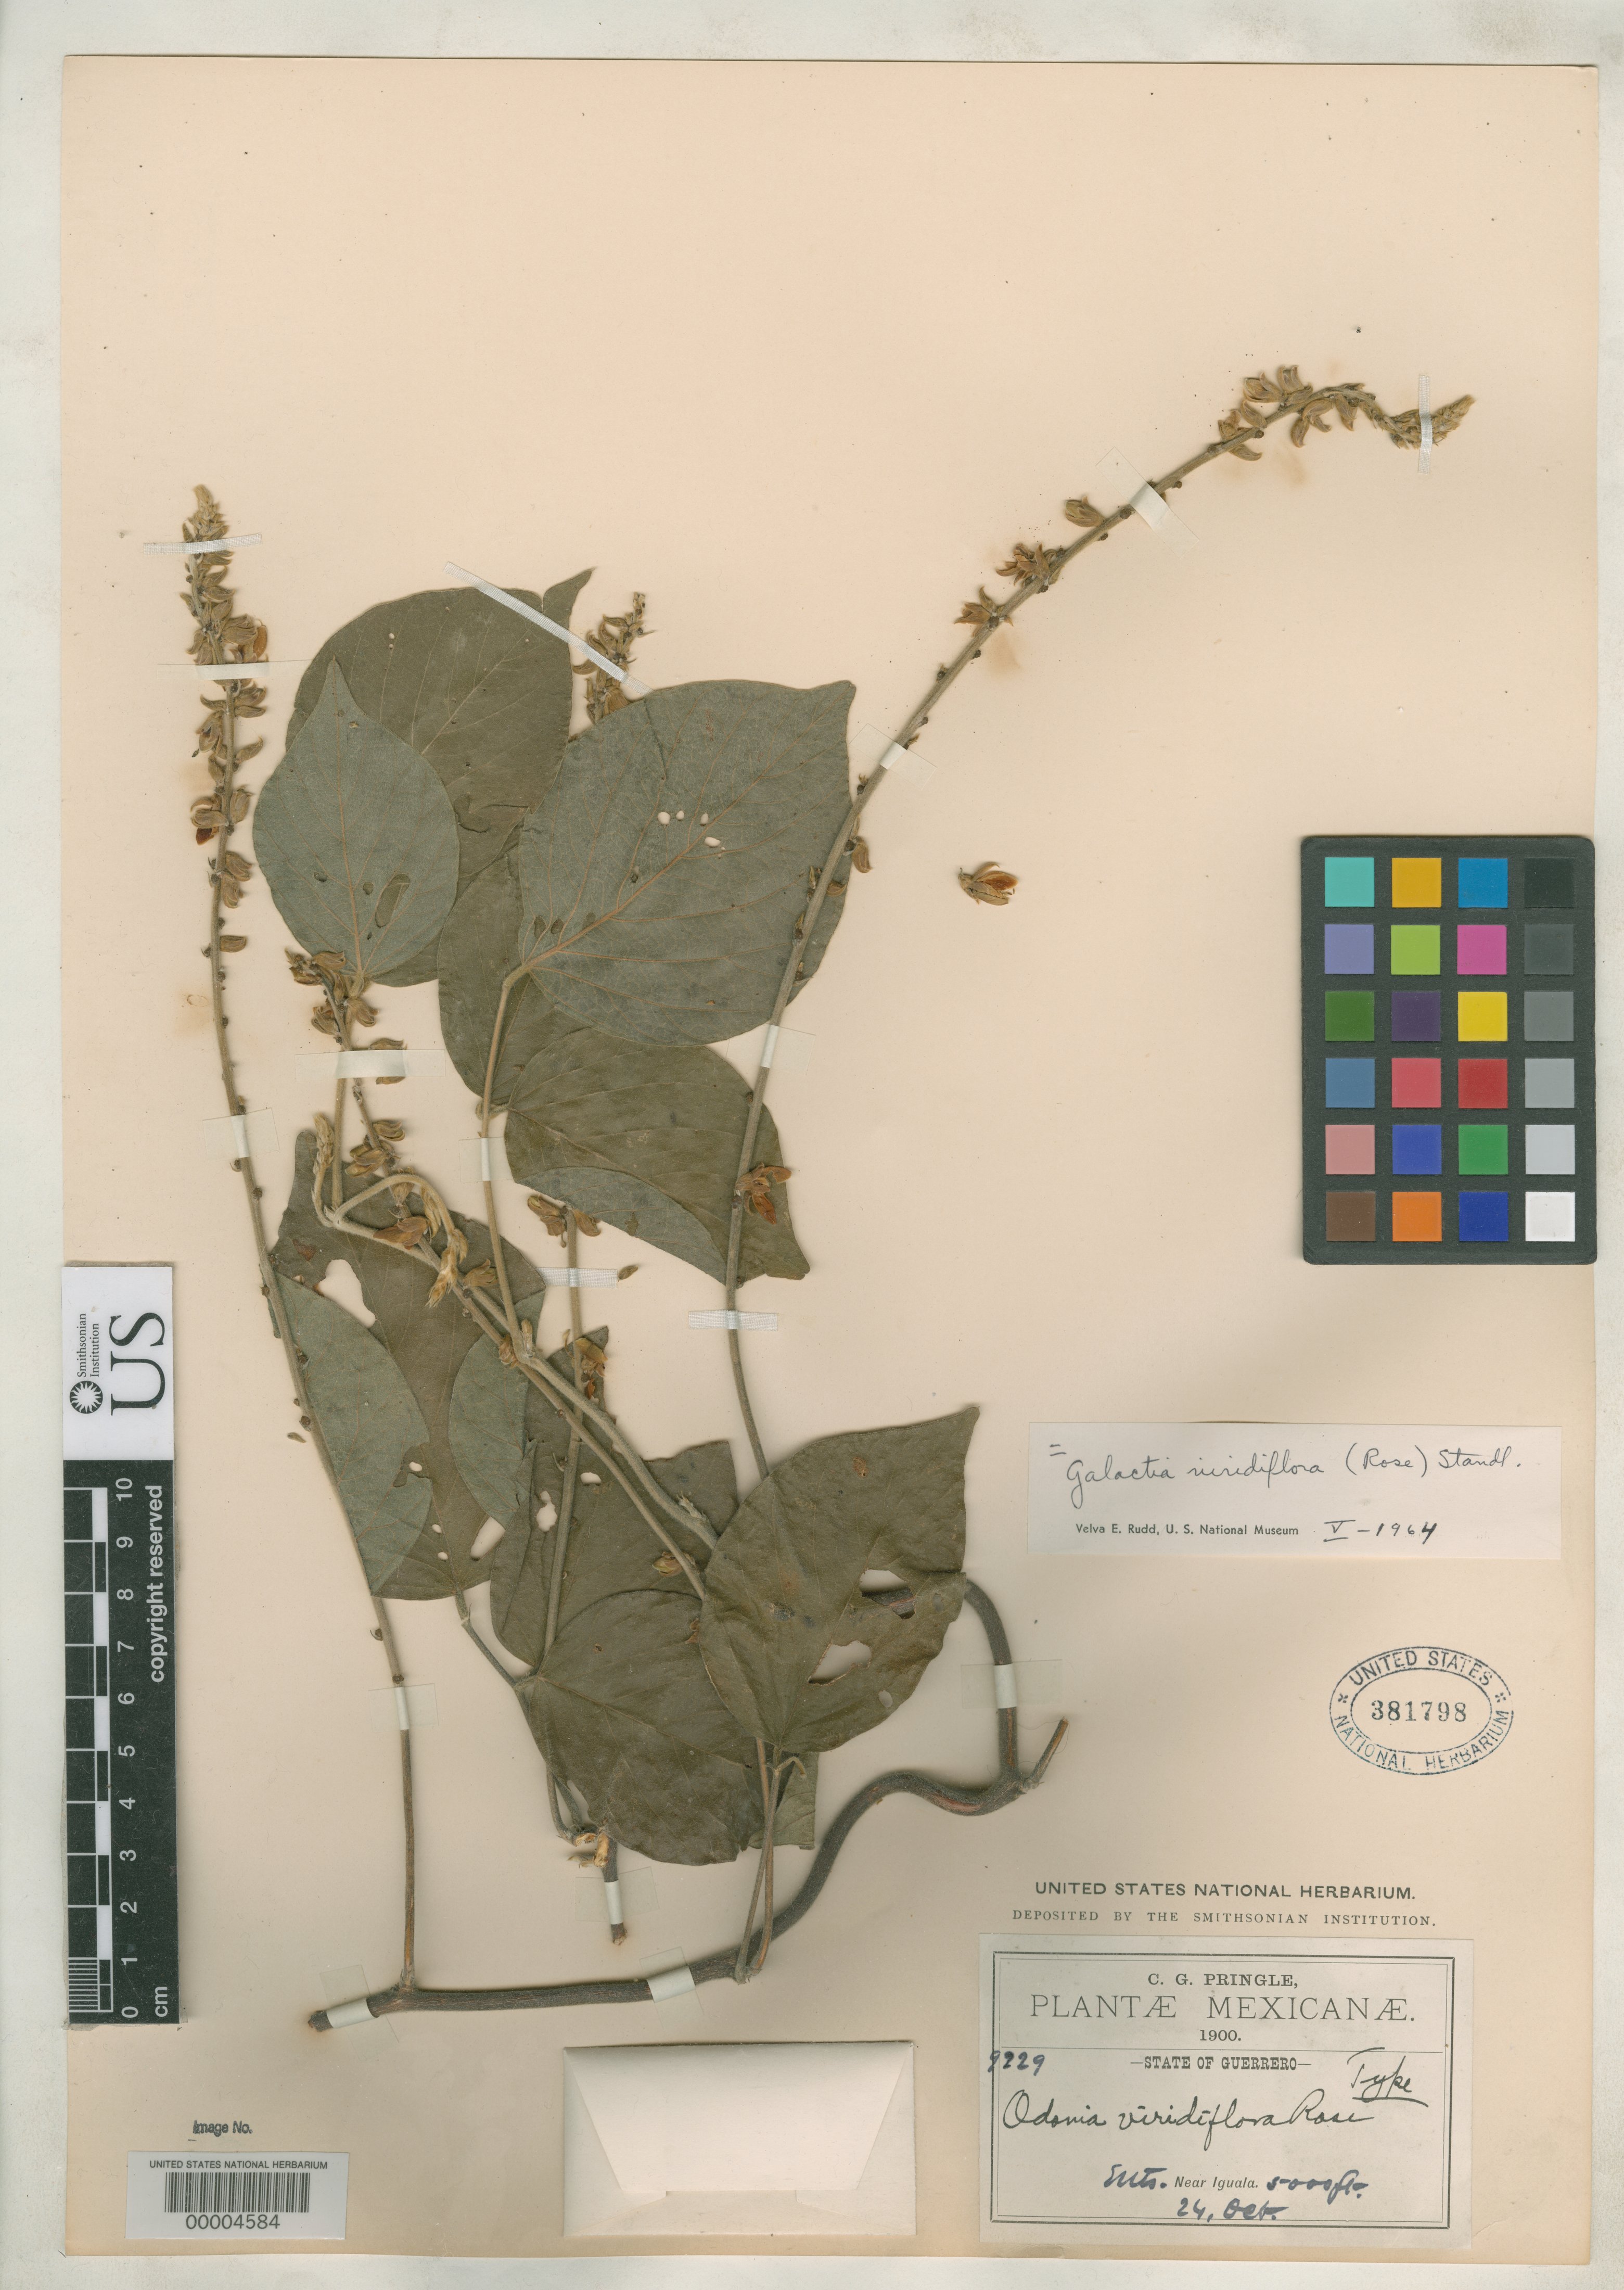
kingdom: Plantae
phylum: Tracheophyta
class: Magnoliopsida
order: Fabales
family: Fabaceae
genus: Odonia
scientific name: Odonia viridiflora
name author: Rose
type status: Holotype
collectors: C. G. Pringle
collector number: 9229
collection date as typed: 24 Oct 1900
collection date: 1900-10-24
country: Mexico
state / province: Guerrero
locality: Near Iguala.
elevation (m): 1524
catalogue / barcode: US 381798